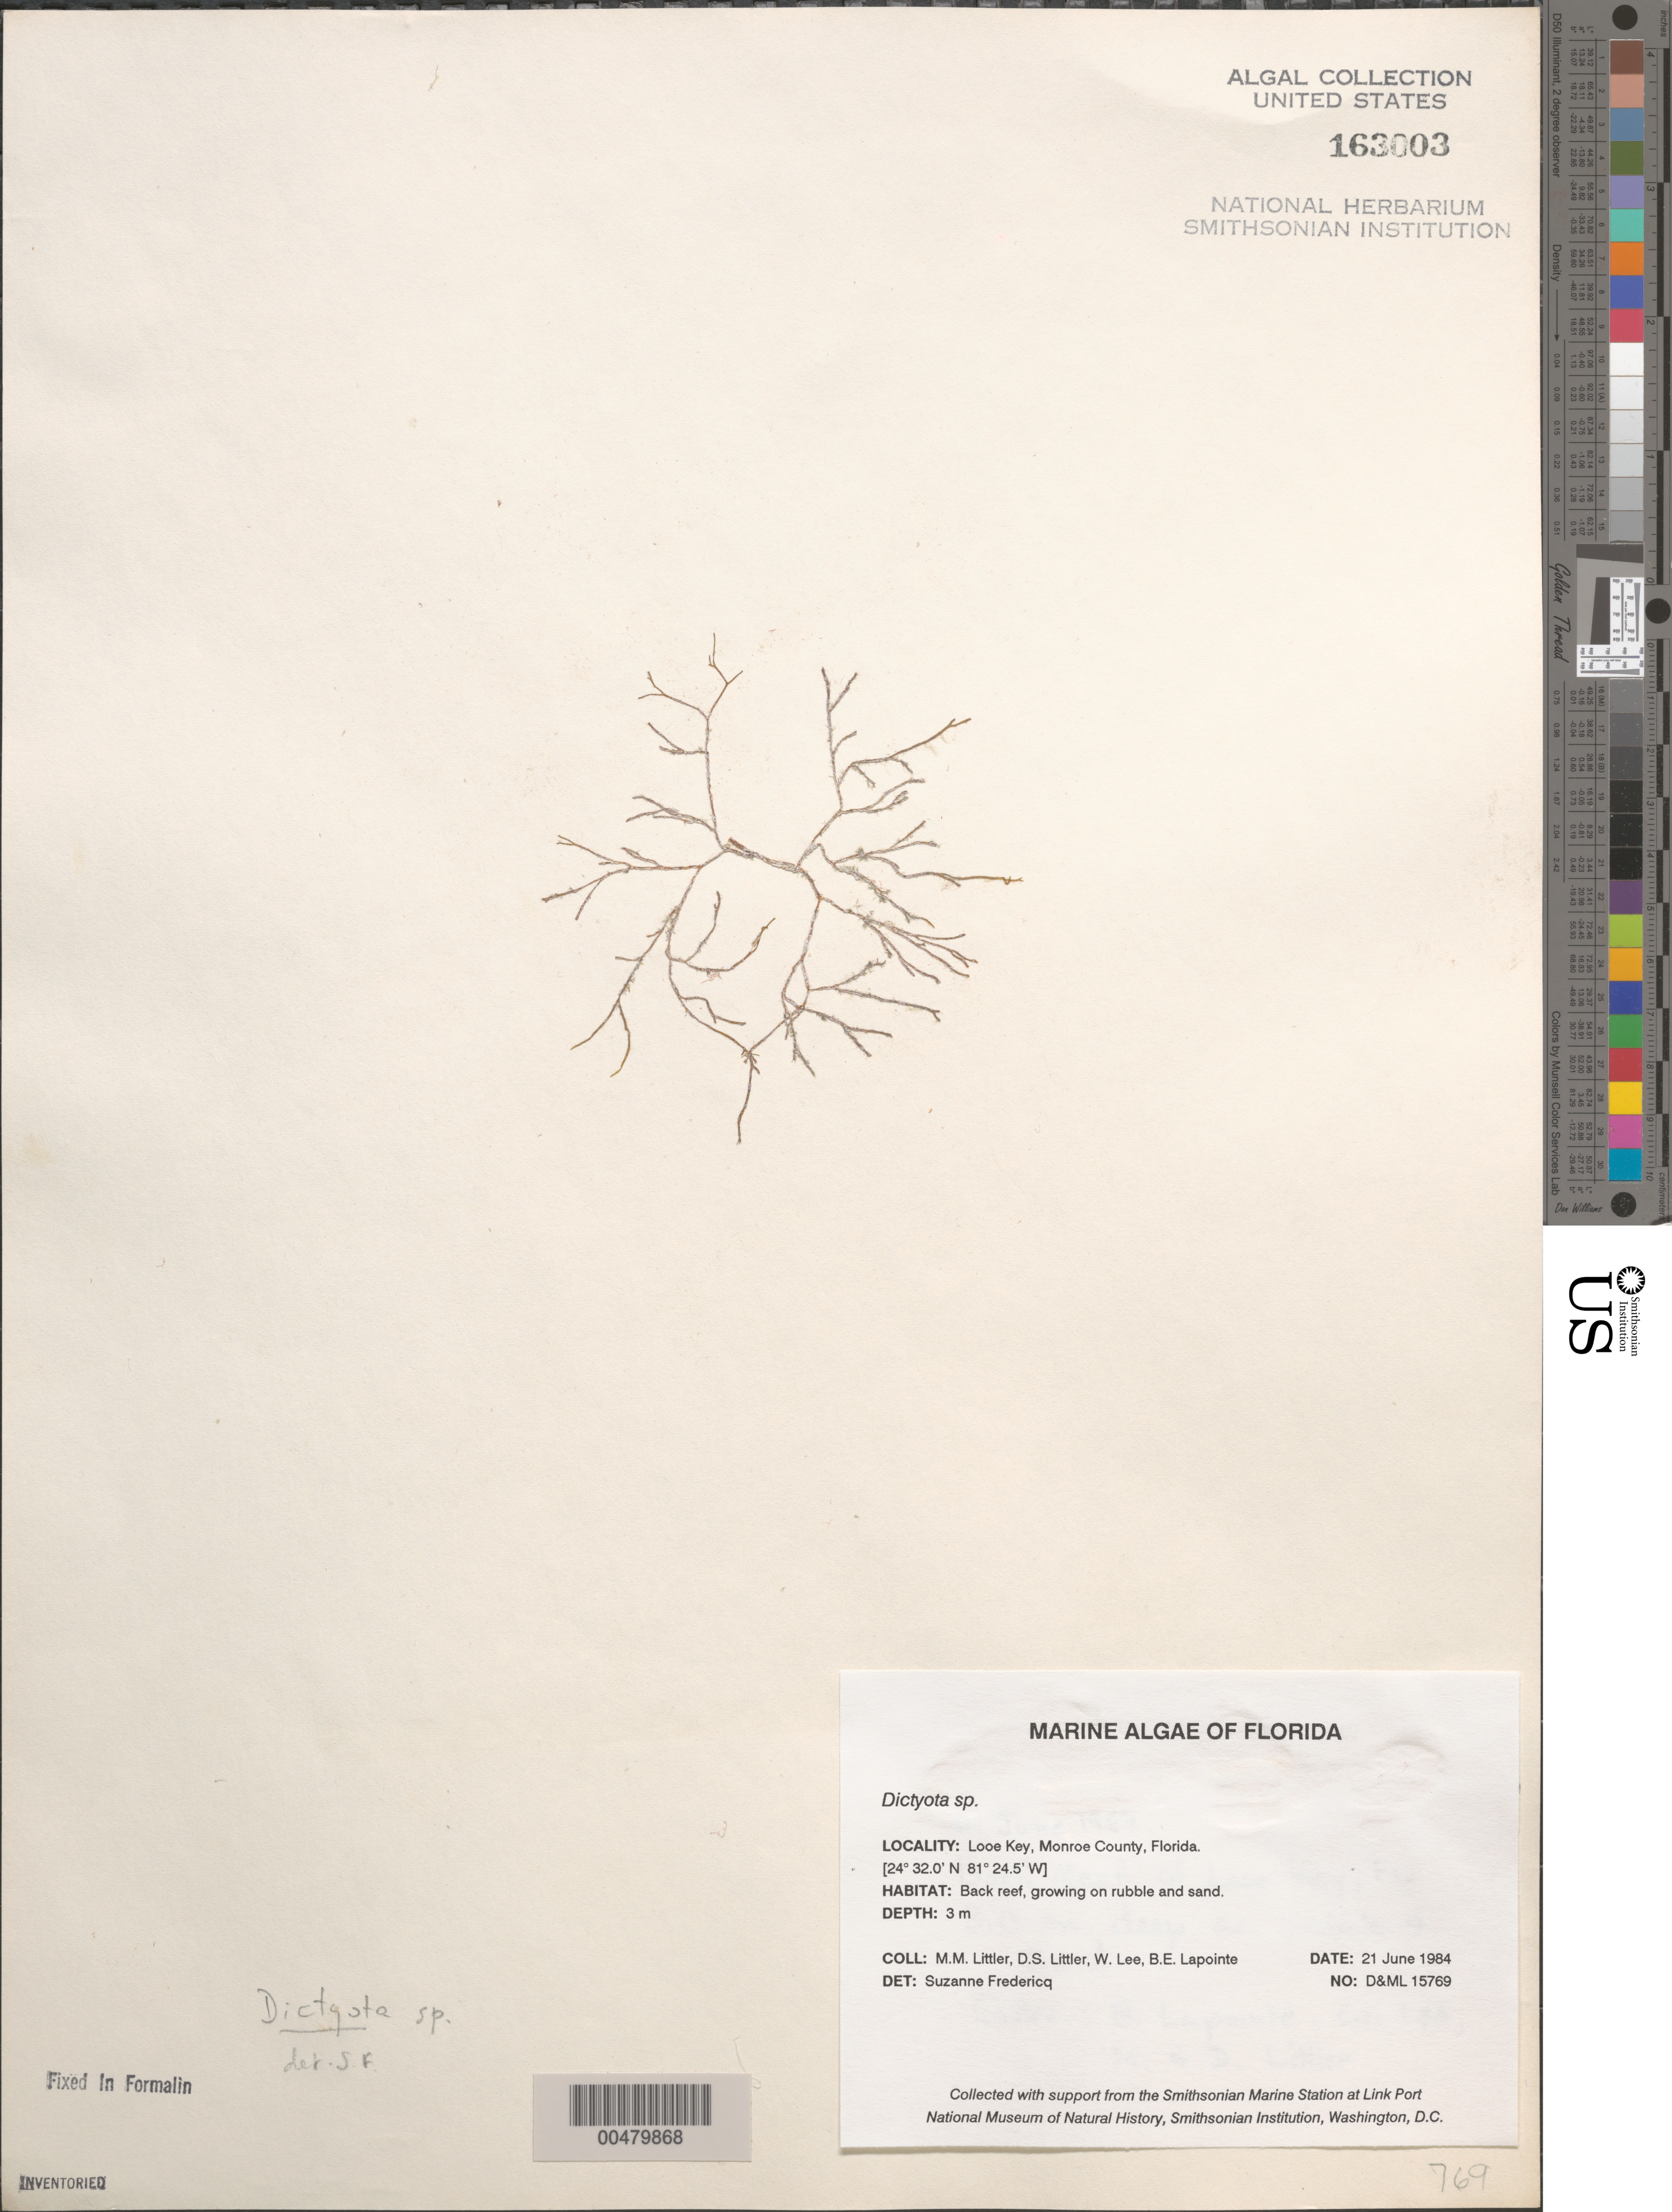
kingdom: Chromista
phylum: Ochrophyta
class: Phaeophyceae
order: Dictyotales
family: Dictyotaceae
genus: Dictyota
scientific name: Dictyota sp.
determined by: Fredericq, S.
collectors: M. M. Littler, D. S. Littler, W. Lee & B. Lapointe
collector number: D&ML 15769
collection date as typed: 21 Jun 1984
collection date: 1984-06-21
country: United States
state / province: Florida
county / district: Monroe County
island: Looe Key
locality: Looe Key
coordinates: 24 32.0' N, 81 24.5' W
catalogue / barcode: US 163003